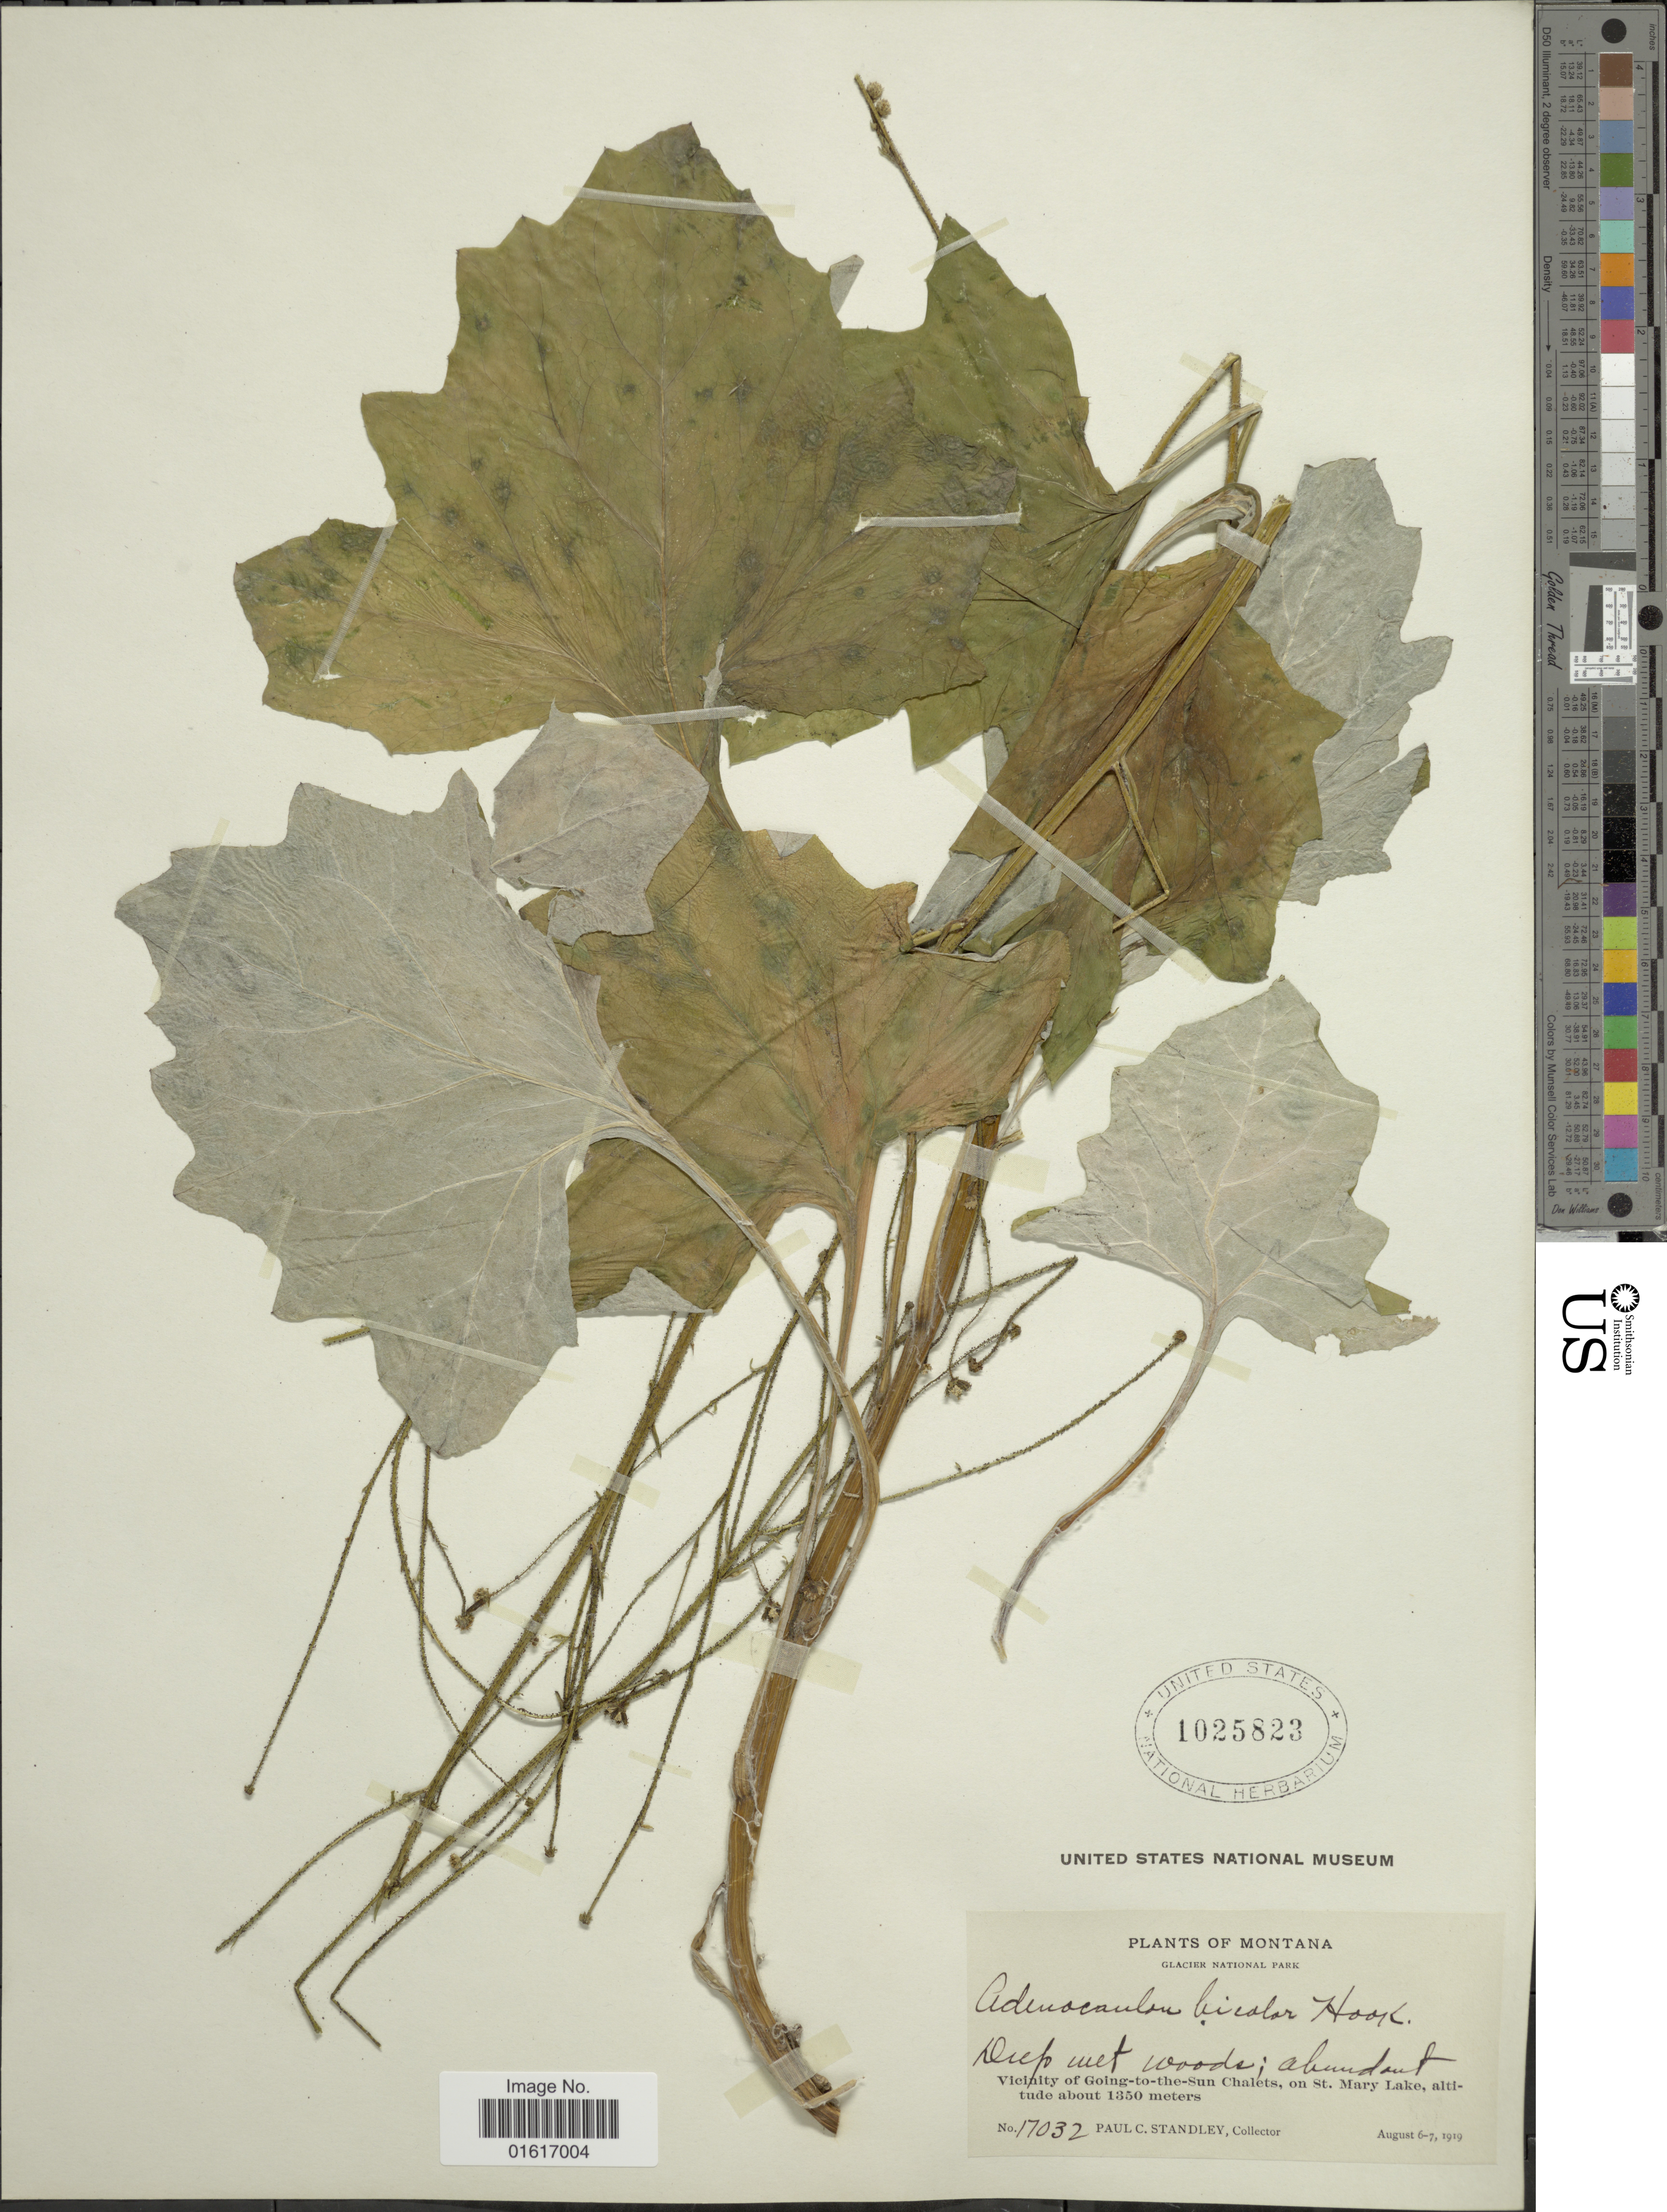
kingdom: Plantae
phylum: Tracheophyta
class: Magnoliopsida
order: Asterales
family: Asteraceae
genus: Adenocaulon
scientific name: Adenocaulon bicolor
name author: Hook.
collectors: P. C. Standley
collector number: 17032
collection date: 1919-08-06/1919-08-07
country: United States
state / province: Montana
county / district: Glacier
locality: Glacier National Park, Vicinity of Going-to-the-sun Chalets, on St. Mary Lake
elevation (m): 1350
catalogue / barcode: US 1025823